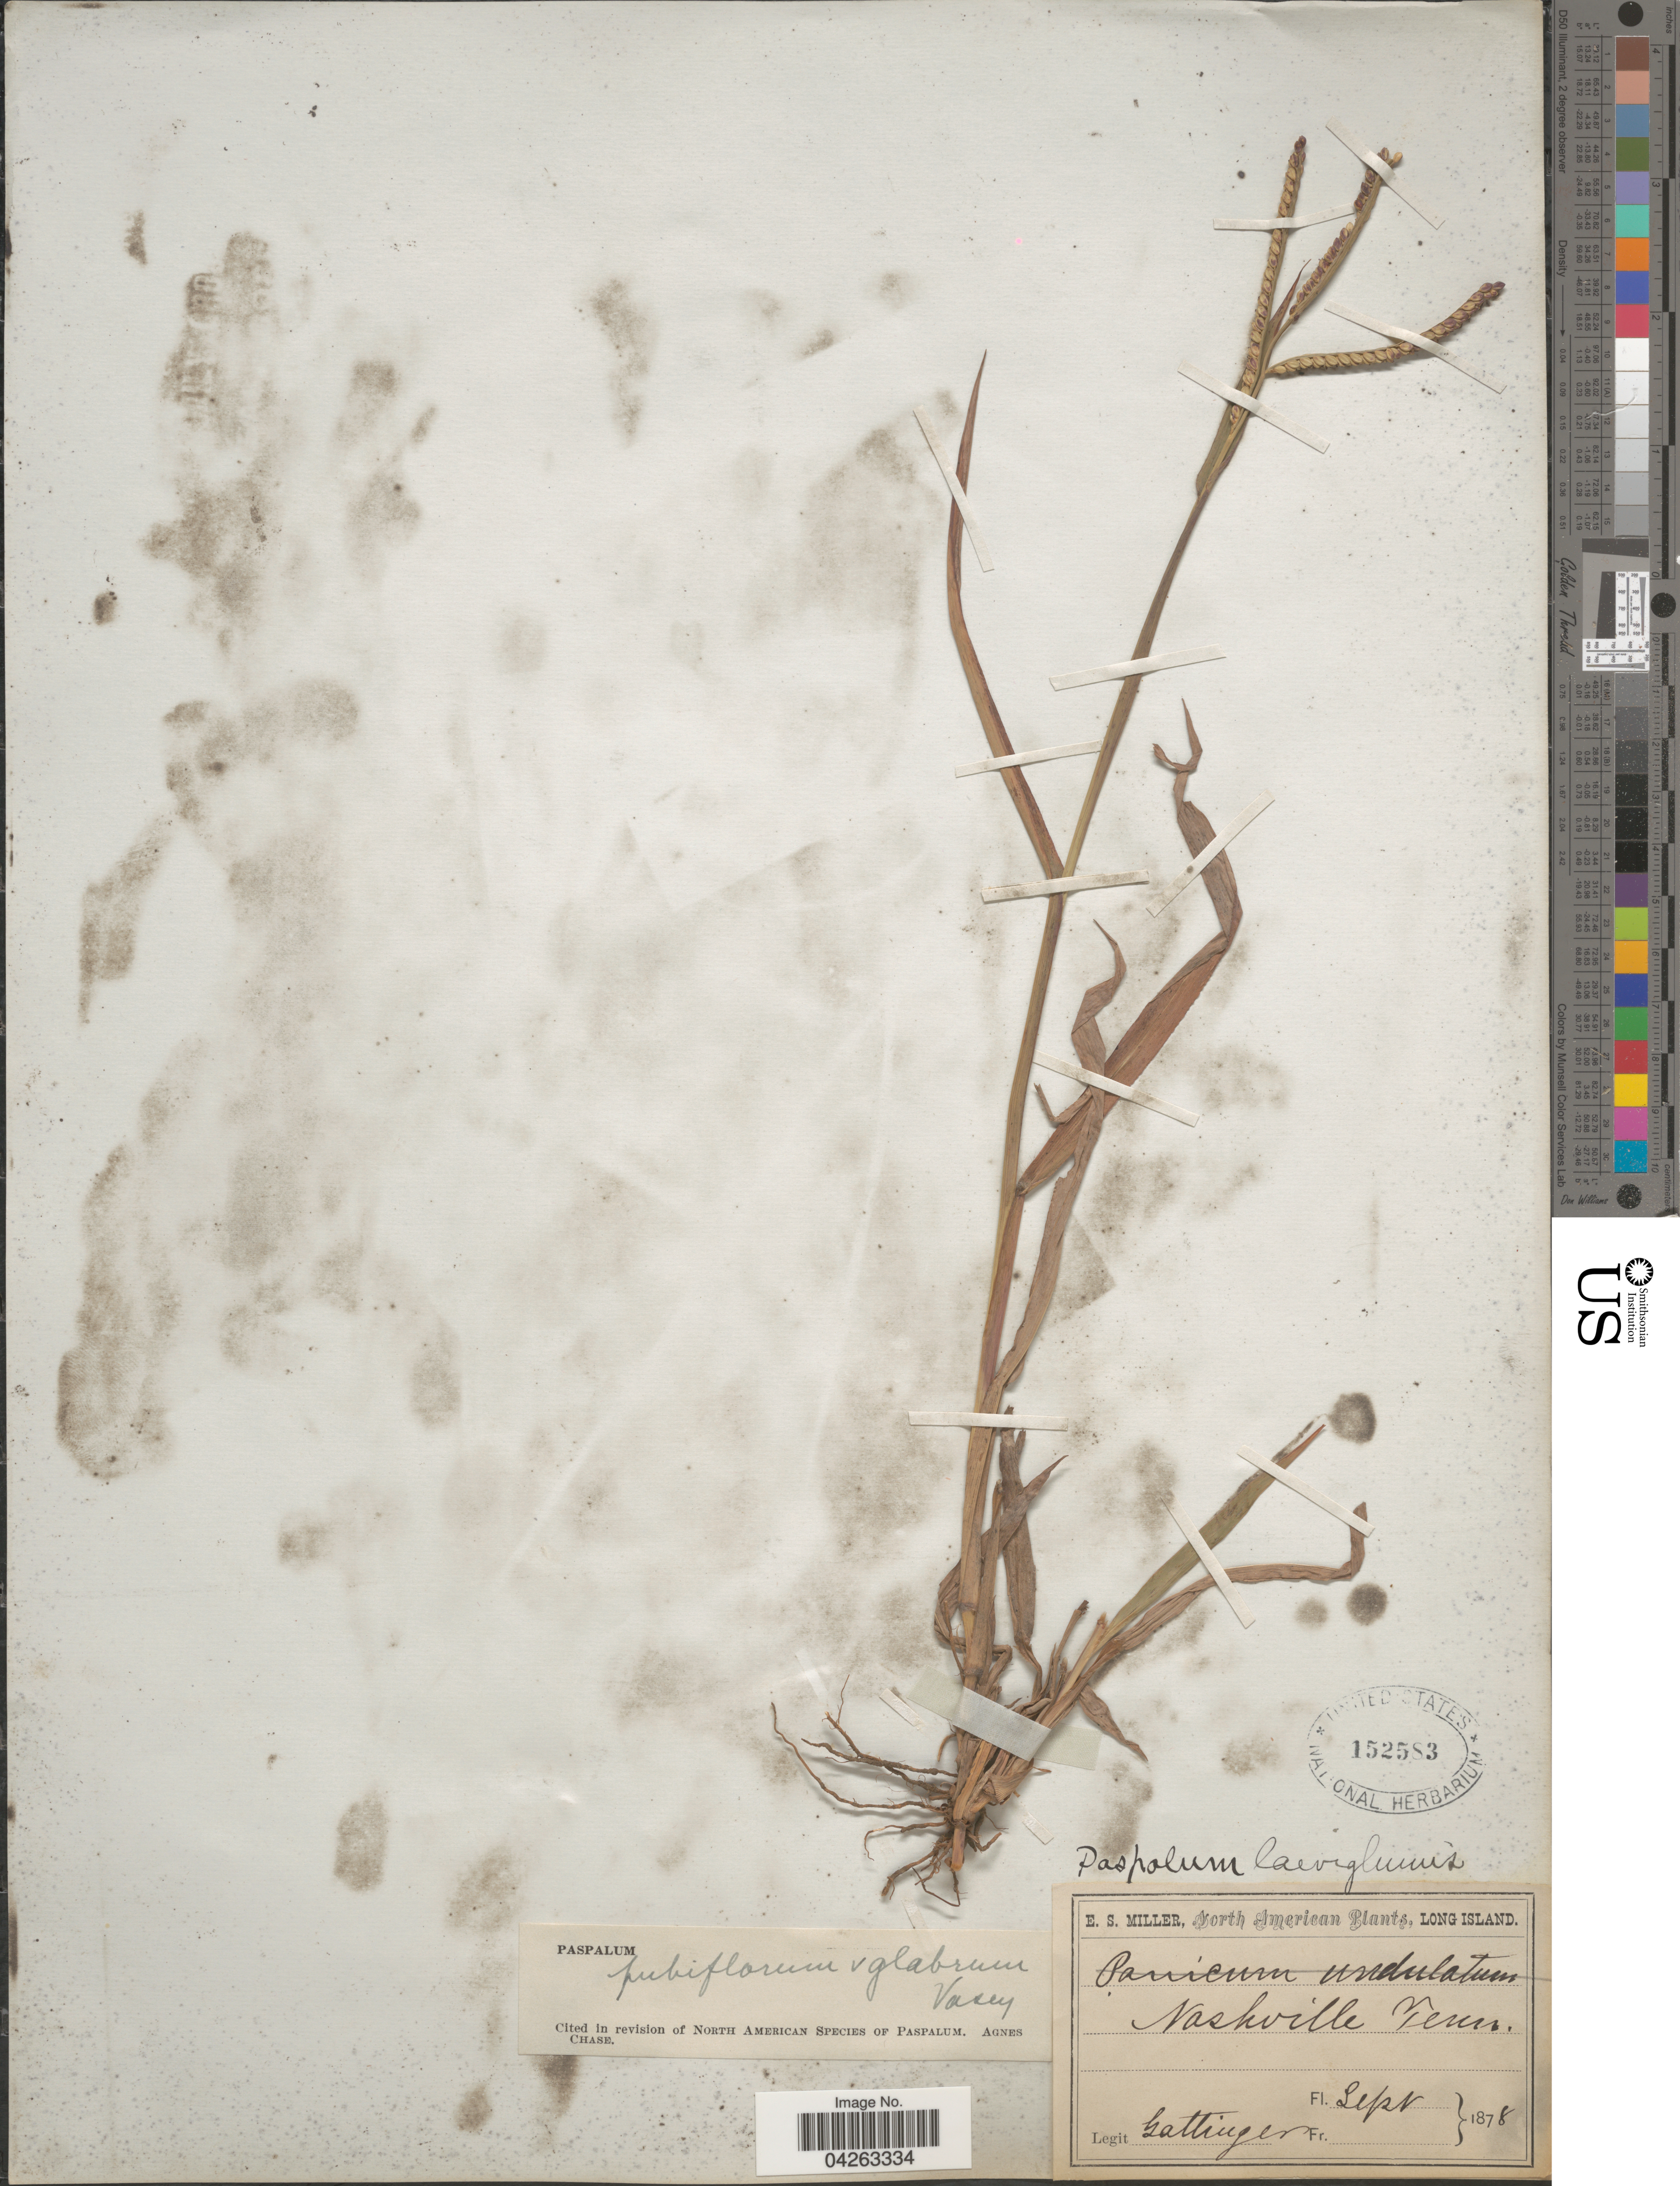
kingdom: Plantae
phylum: Tracheophyta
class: Liliopsida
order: Poales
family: Poaceae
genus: Paspalum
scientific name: Paspalum pubiflorum var. glabrum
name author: Vasey ex Scribn.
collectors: Gattinger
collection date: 1878-09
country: United States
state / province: Tennessee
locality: Nashville.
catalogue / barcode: US 152583